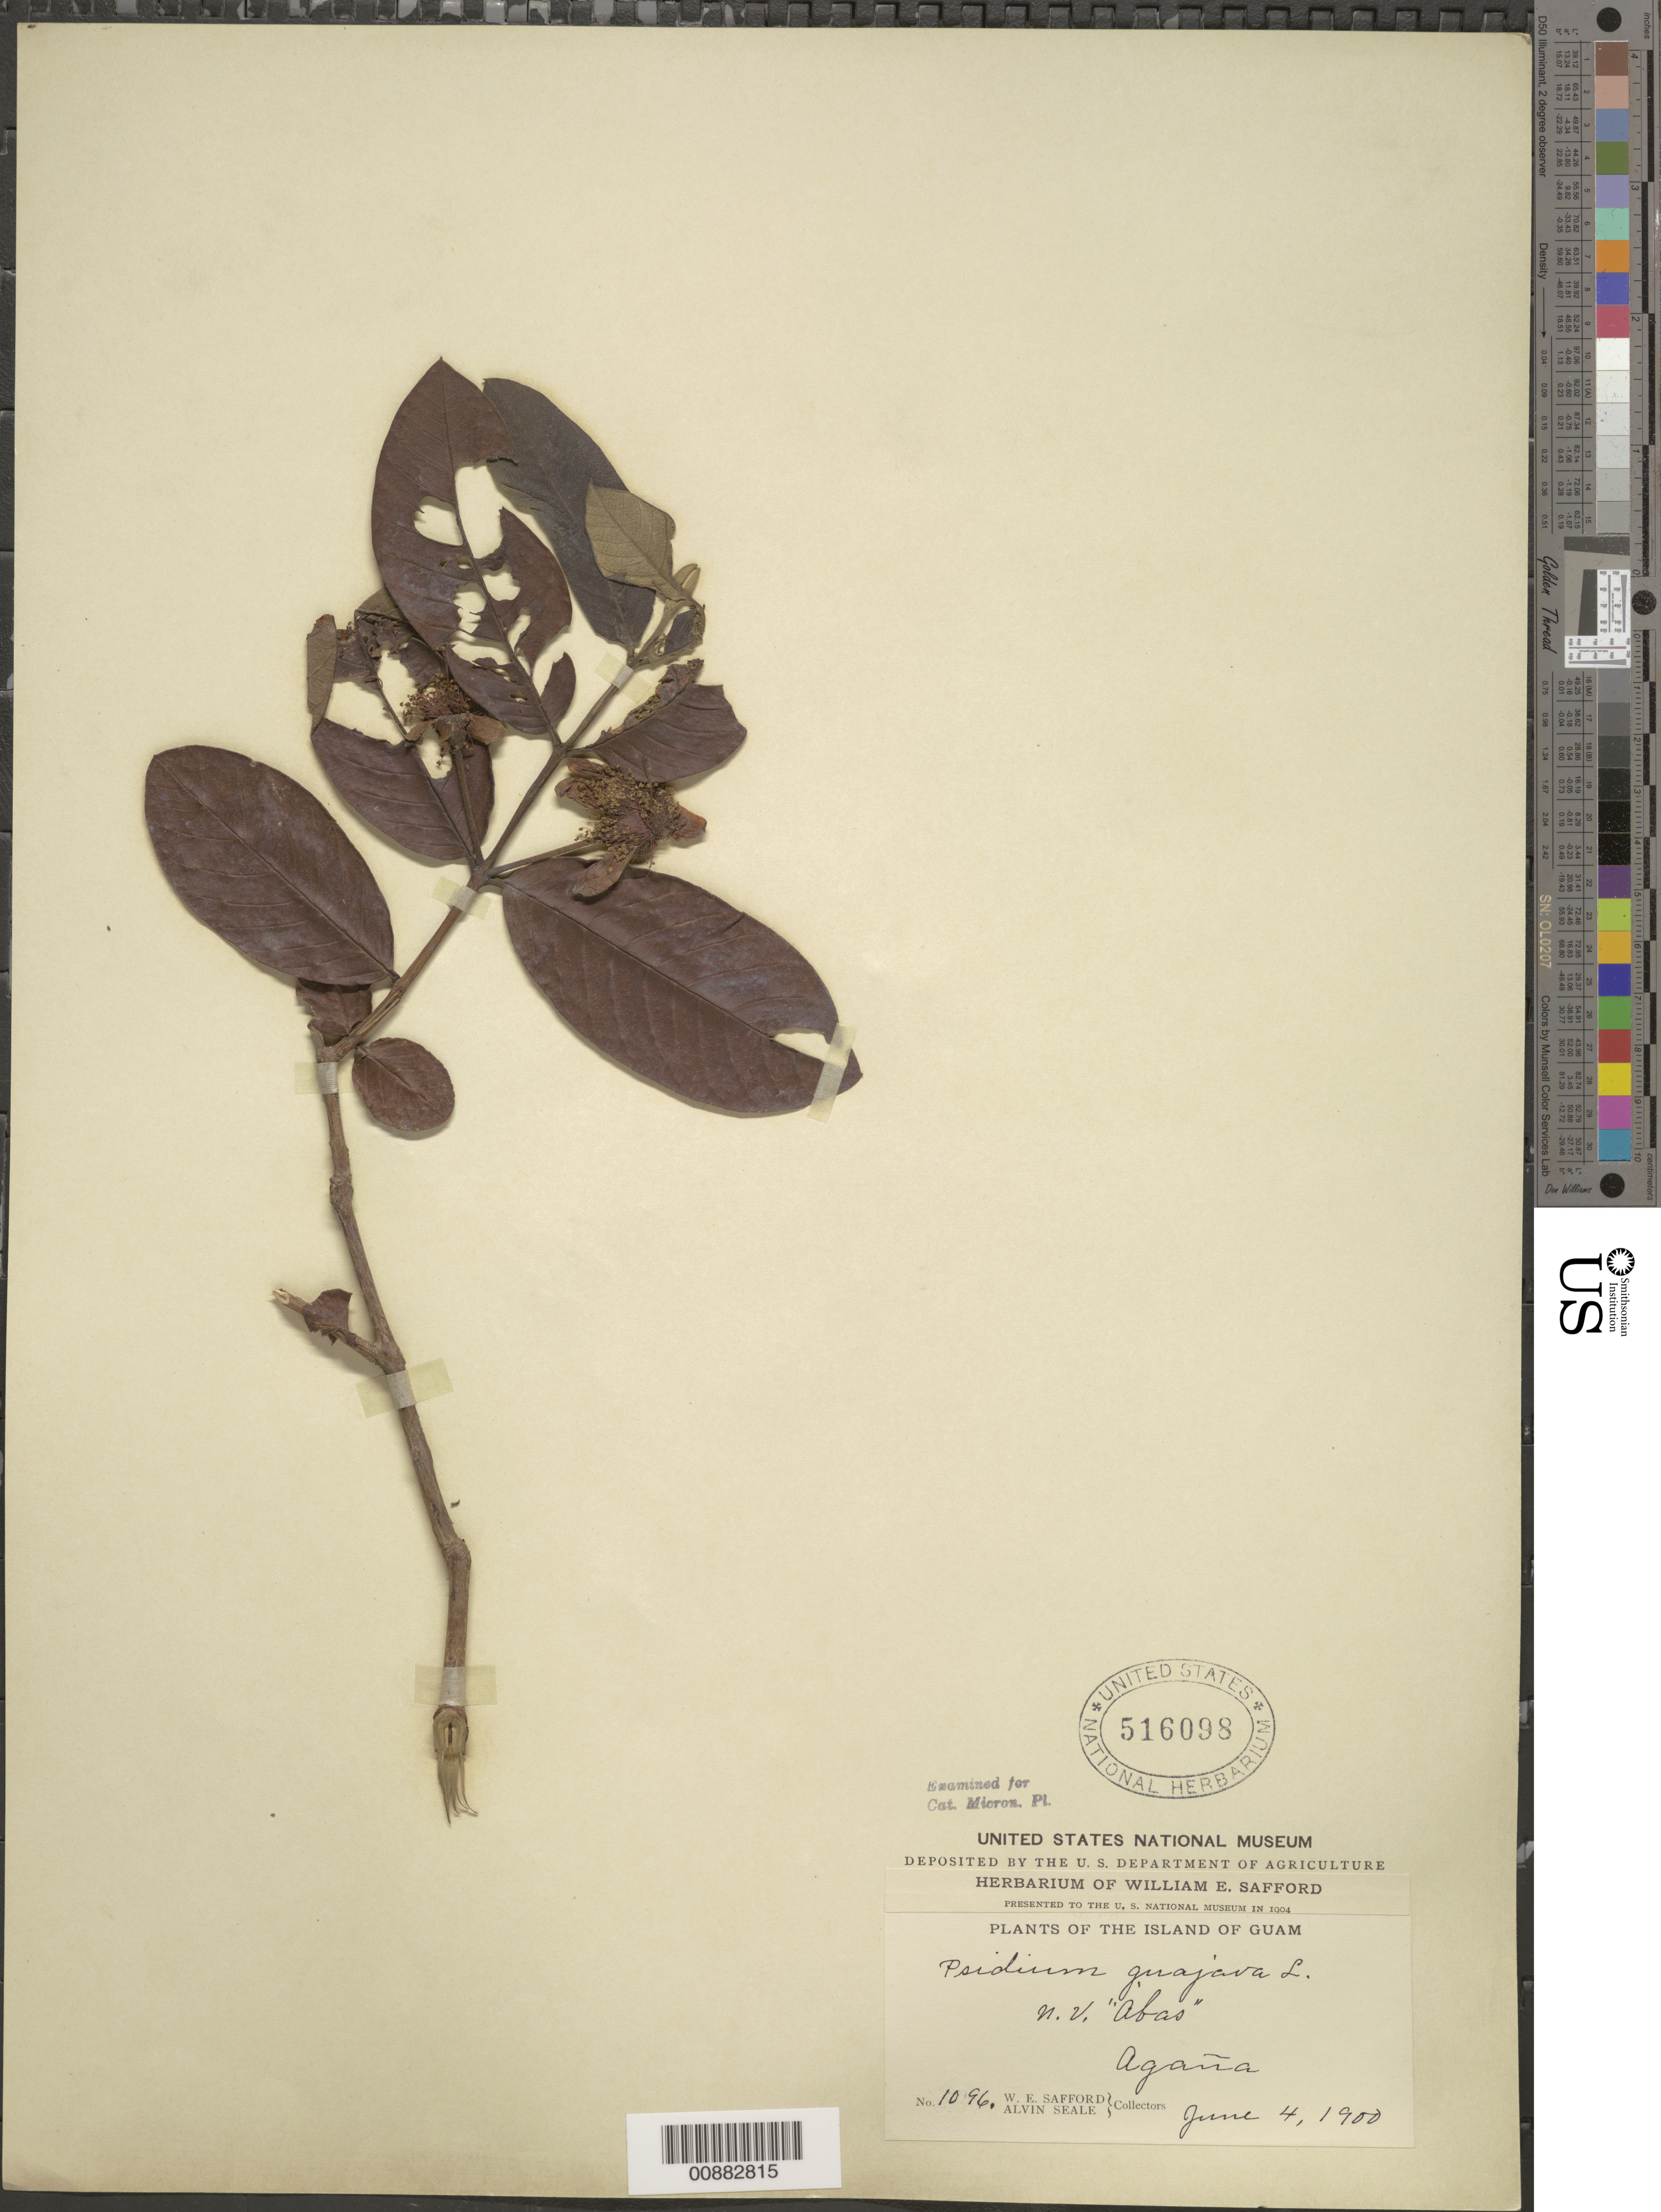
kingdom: Plantae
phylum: Tracheophyta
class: Magnoliopsida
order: Myrtales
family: Myrtaceae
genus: Psidium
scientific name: Psidium guajava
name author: L.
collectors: W. E. Safford & A. Seale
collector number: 1096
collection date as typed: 04 Jun 1900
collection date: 1900-06-04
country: Guam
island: Guam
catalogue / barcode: US 516098